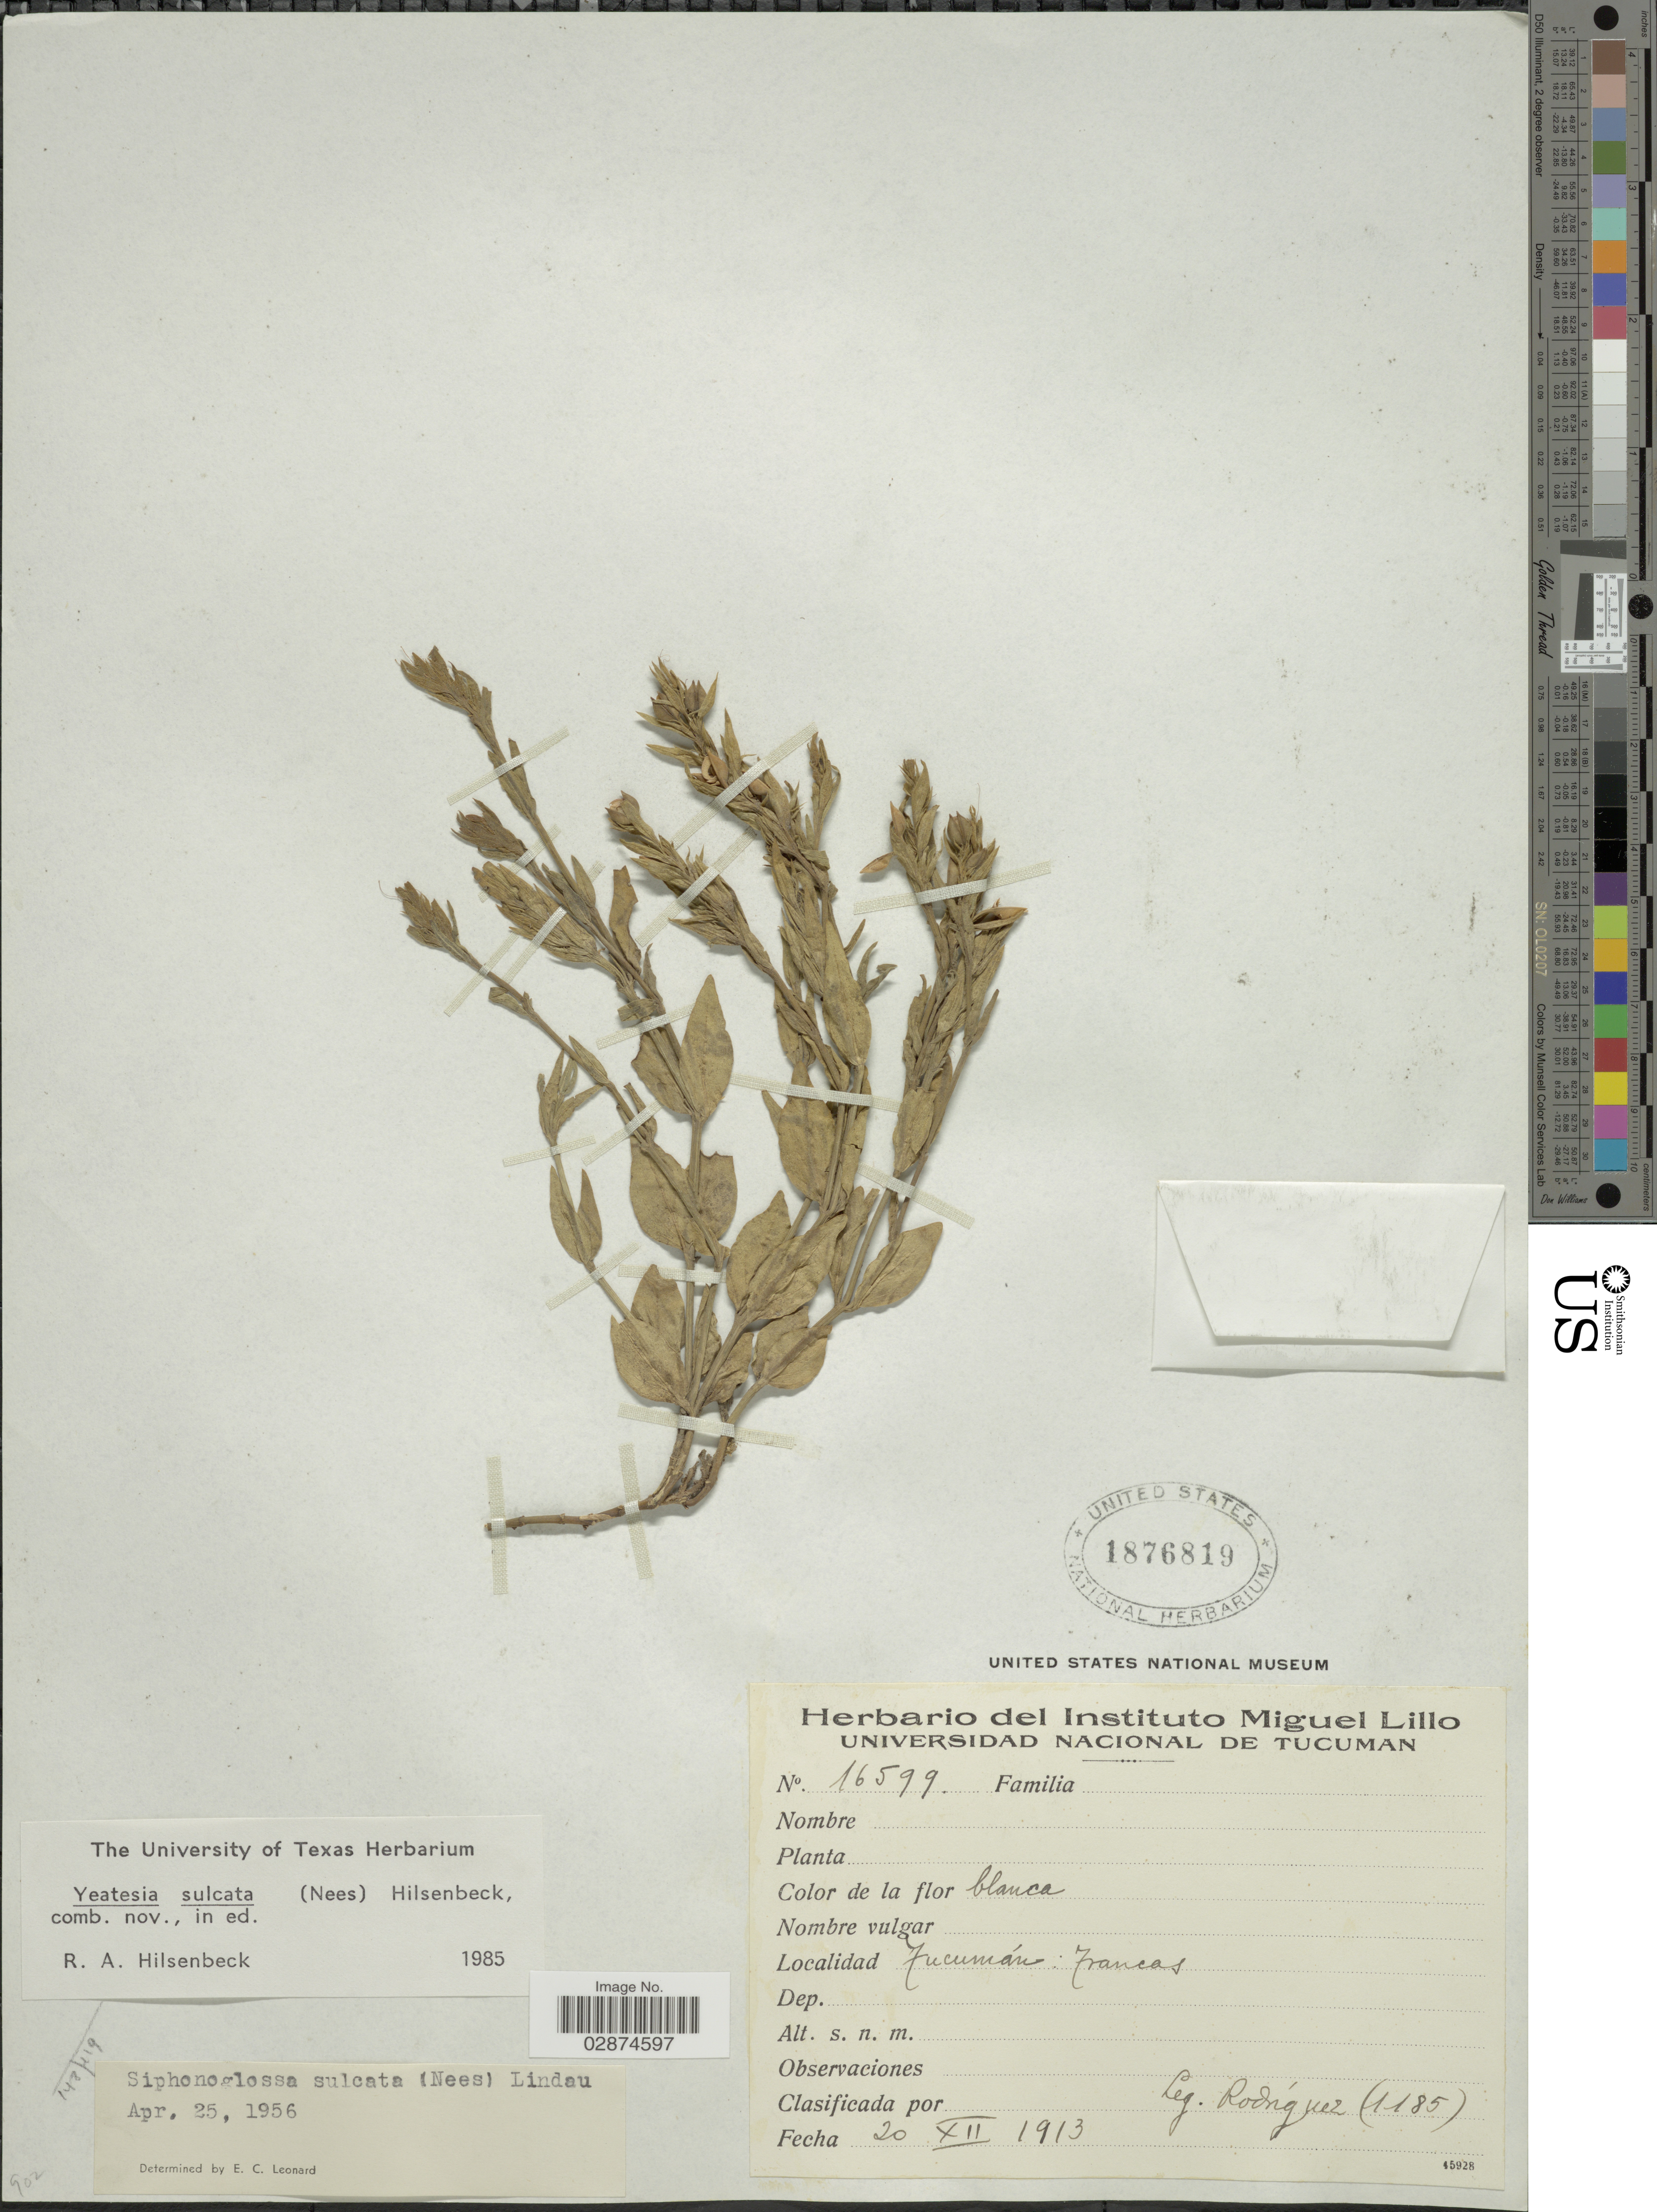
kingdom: Plantae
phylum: Tracheophyta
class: Magnoliopsida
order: Lamiales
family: Acanthaceae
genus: Yeatesia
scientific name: Yeatesia sulcata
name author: (Nees) Hilsenb.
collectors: Rodriguez, --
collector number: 1185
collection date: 1913-12-20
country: Argentina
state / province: Tucuman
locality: Trancas.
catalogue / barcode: US 1876819